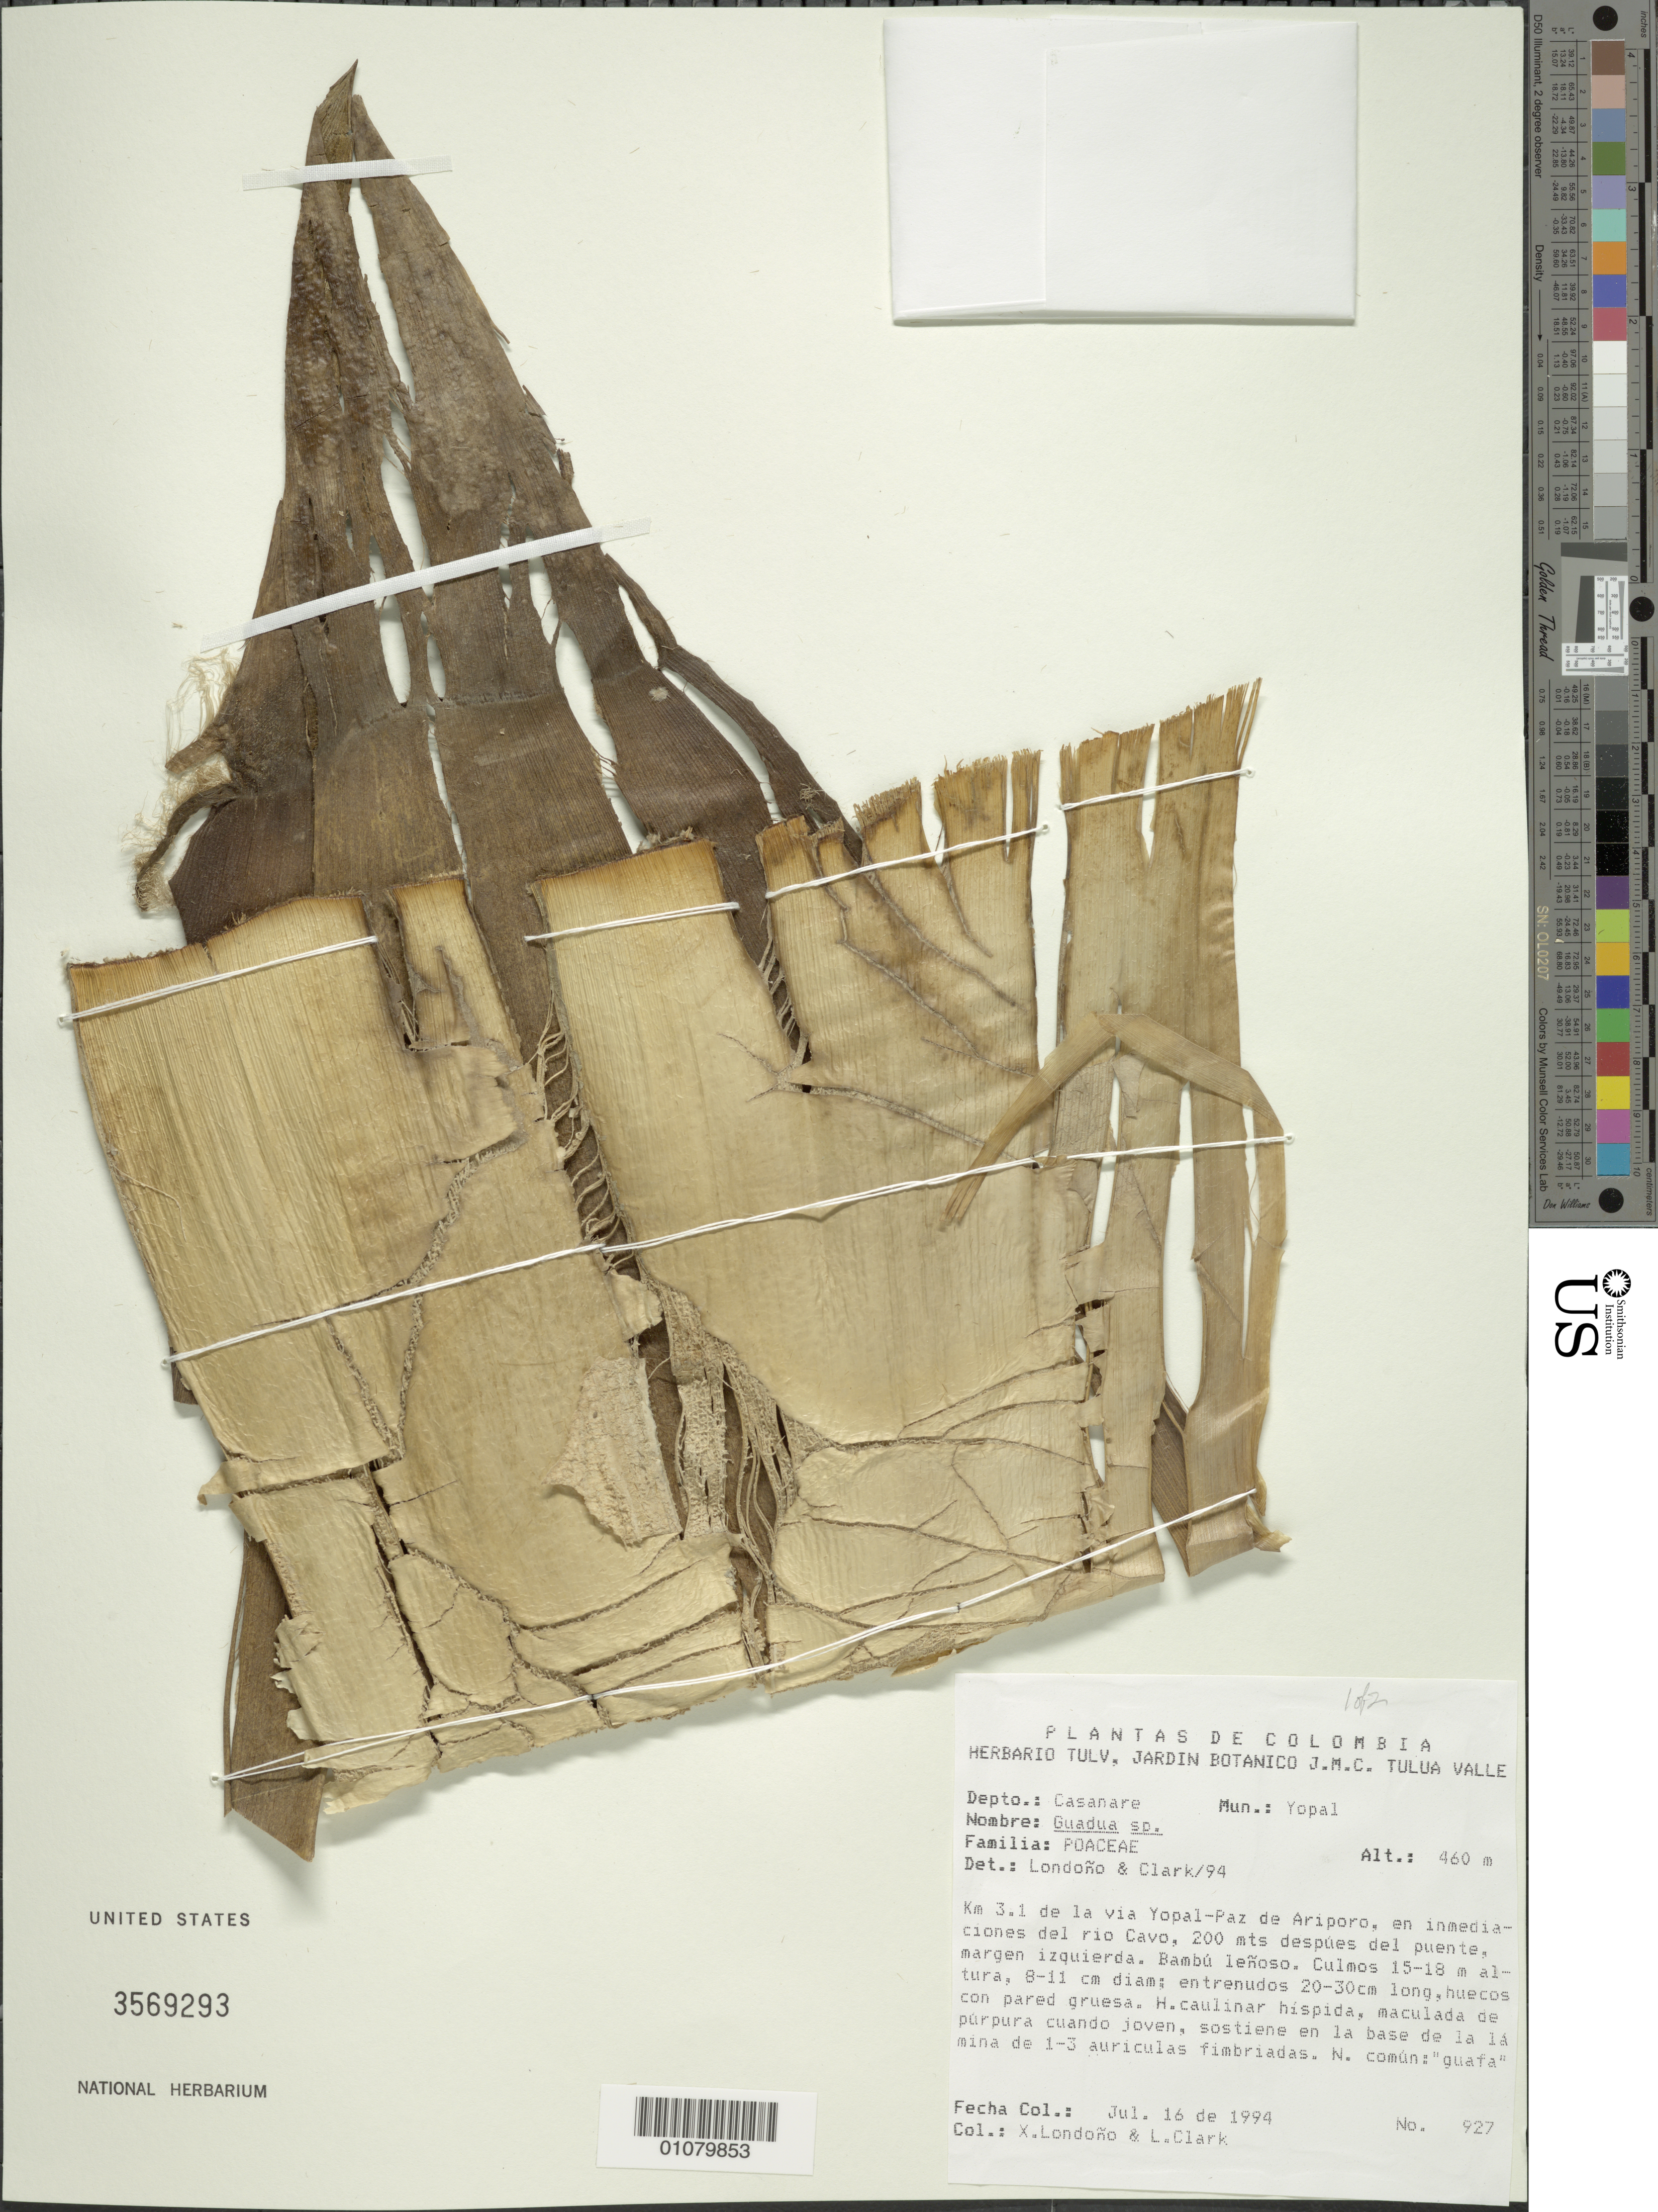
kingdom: Plantae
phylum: Tracheophyta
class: Liliopsida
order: Poales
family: Poaceae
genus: Guadua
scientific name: Guadua sp.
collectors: X. Londoño & L. Clark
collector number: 927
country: Colombia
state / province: Casanare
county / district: Yopal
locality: Yopal-Paz de Ariporok en inmediaciones del rio Cavo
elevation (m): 460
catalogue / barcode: US 3569293